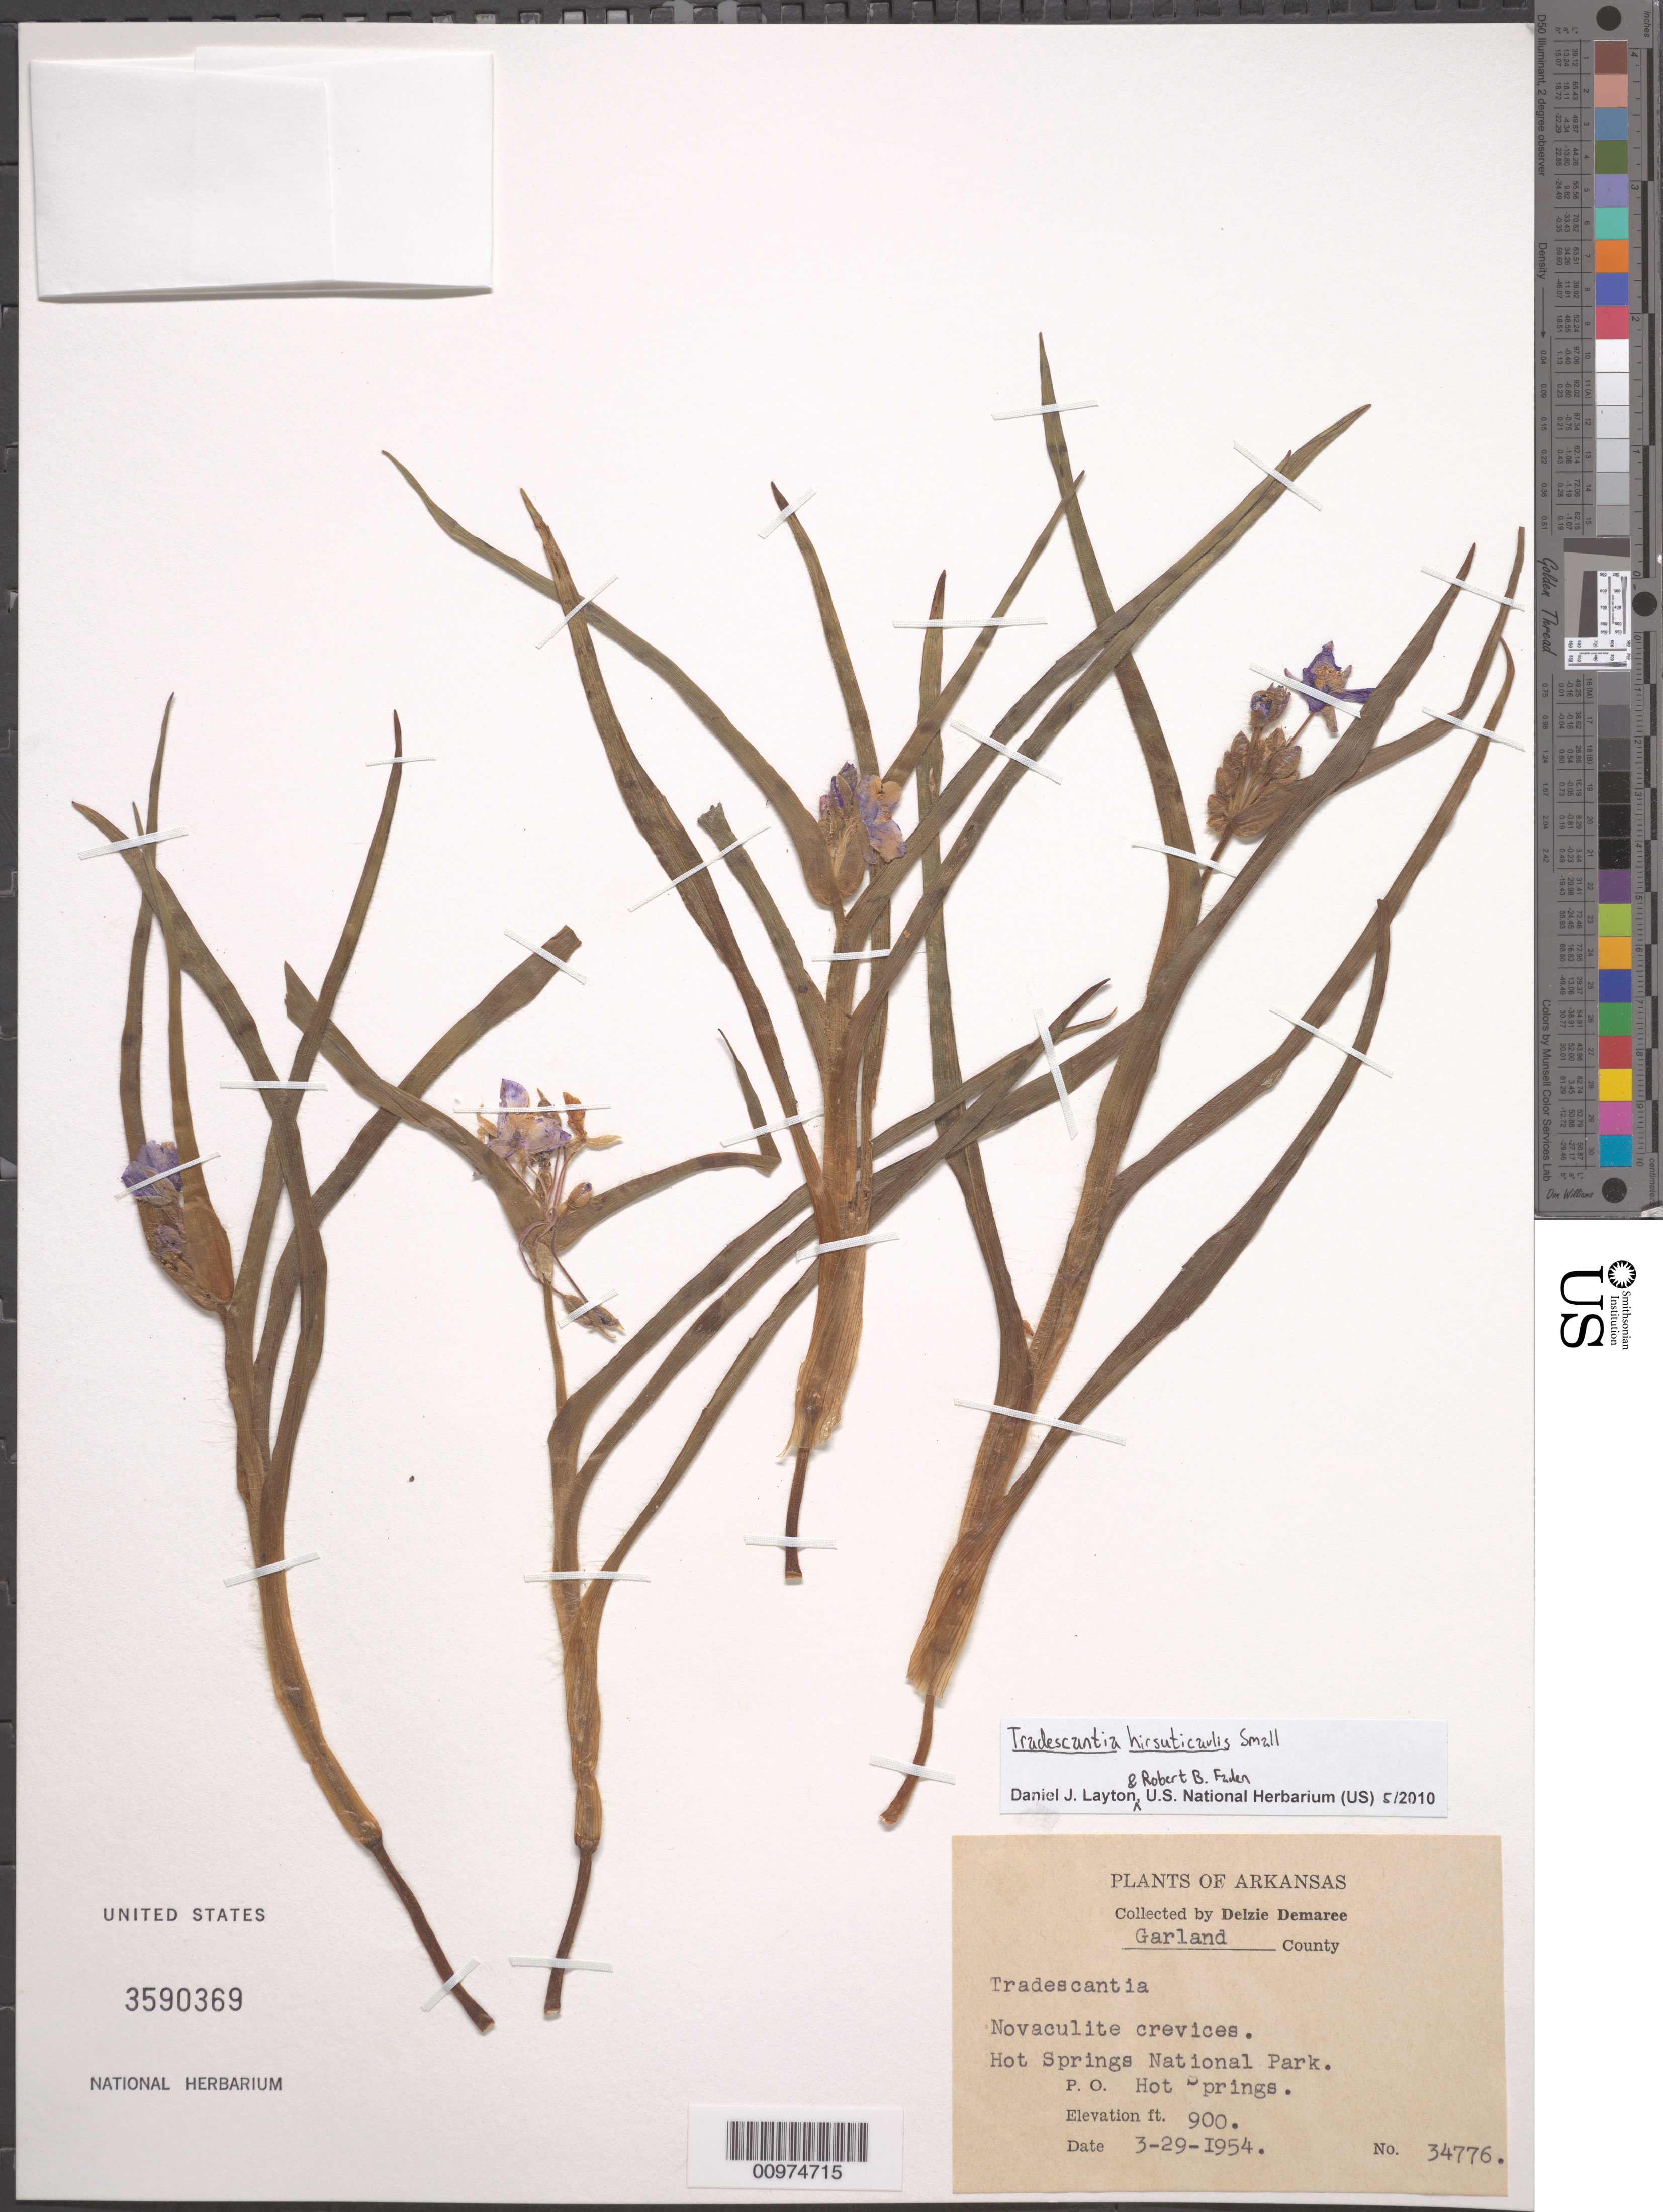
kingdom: Plantae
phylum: Tracheophyta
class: Liliopsida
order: Commelinales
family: Commelinaceae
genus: Tradescantia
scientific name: Tradescantia hirsuticaulis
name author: Small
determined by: Layton, Daniel J.; Faden, R. B.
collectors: D. Demaree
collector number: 34776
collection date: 1954-03-29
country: United States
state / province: Arkansas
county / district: Garland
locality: Hot Springs National Park. P.O. Hot Springs.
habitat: Novaculite crevices.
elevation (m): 274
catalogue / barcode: US 3590369